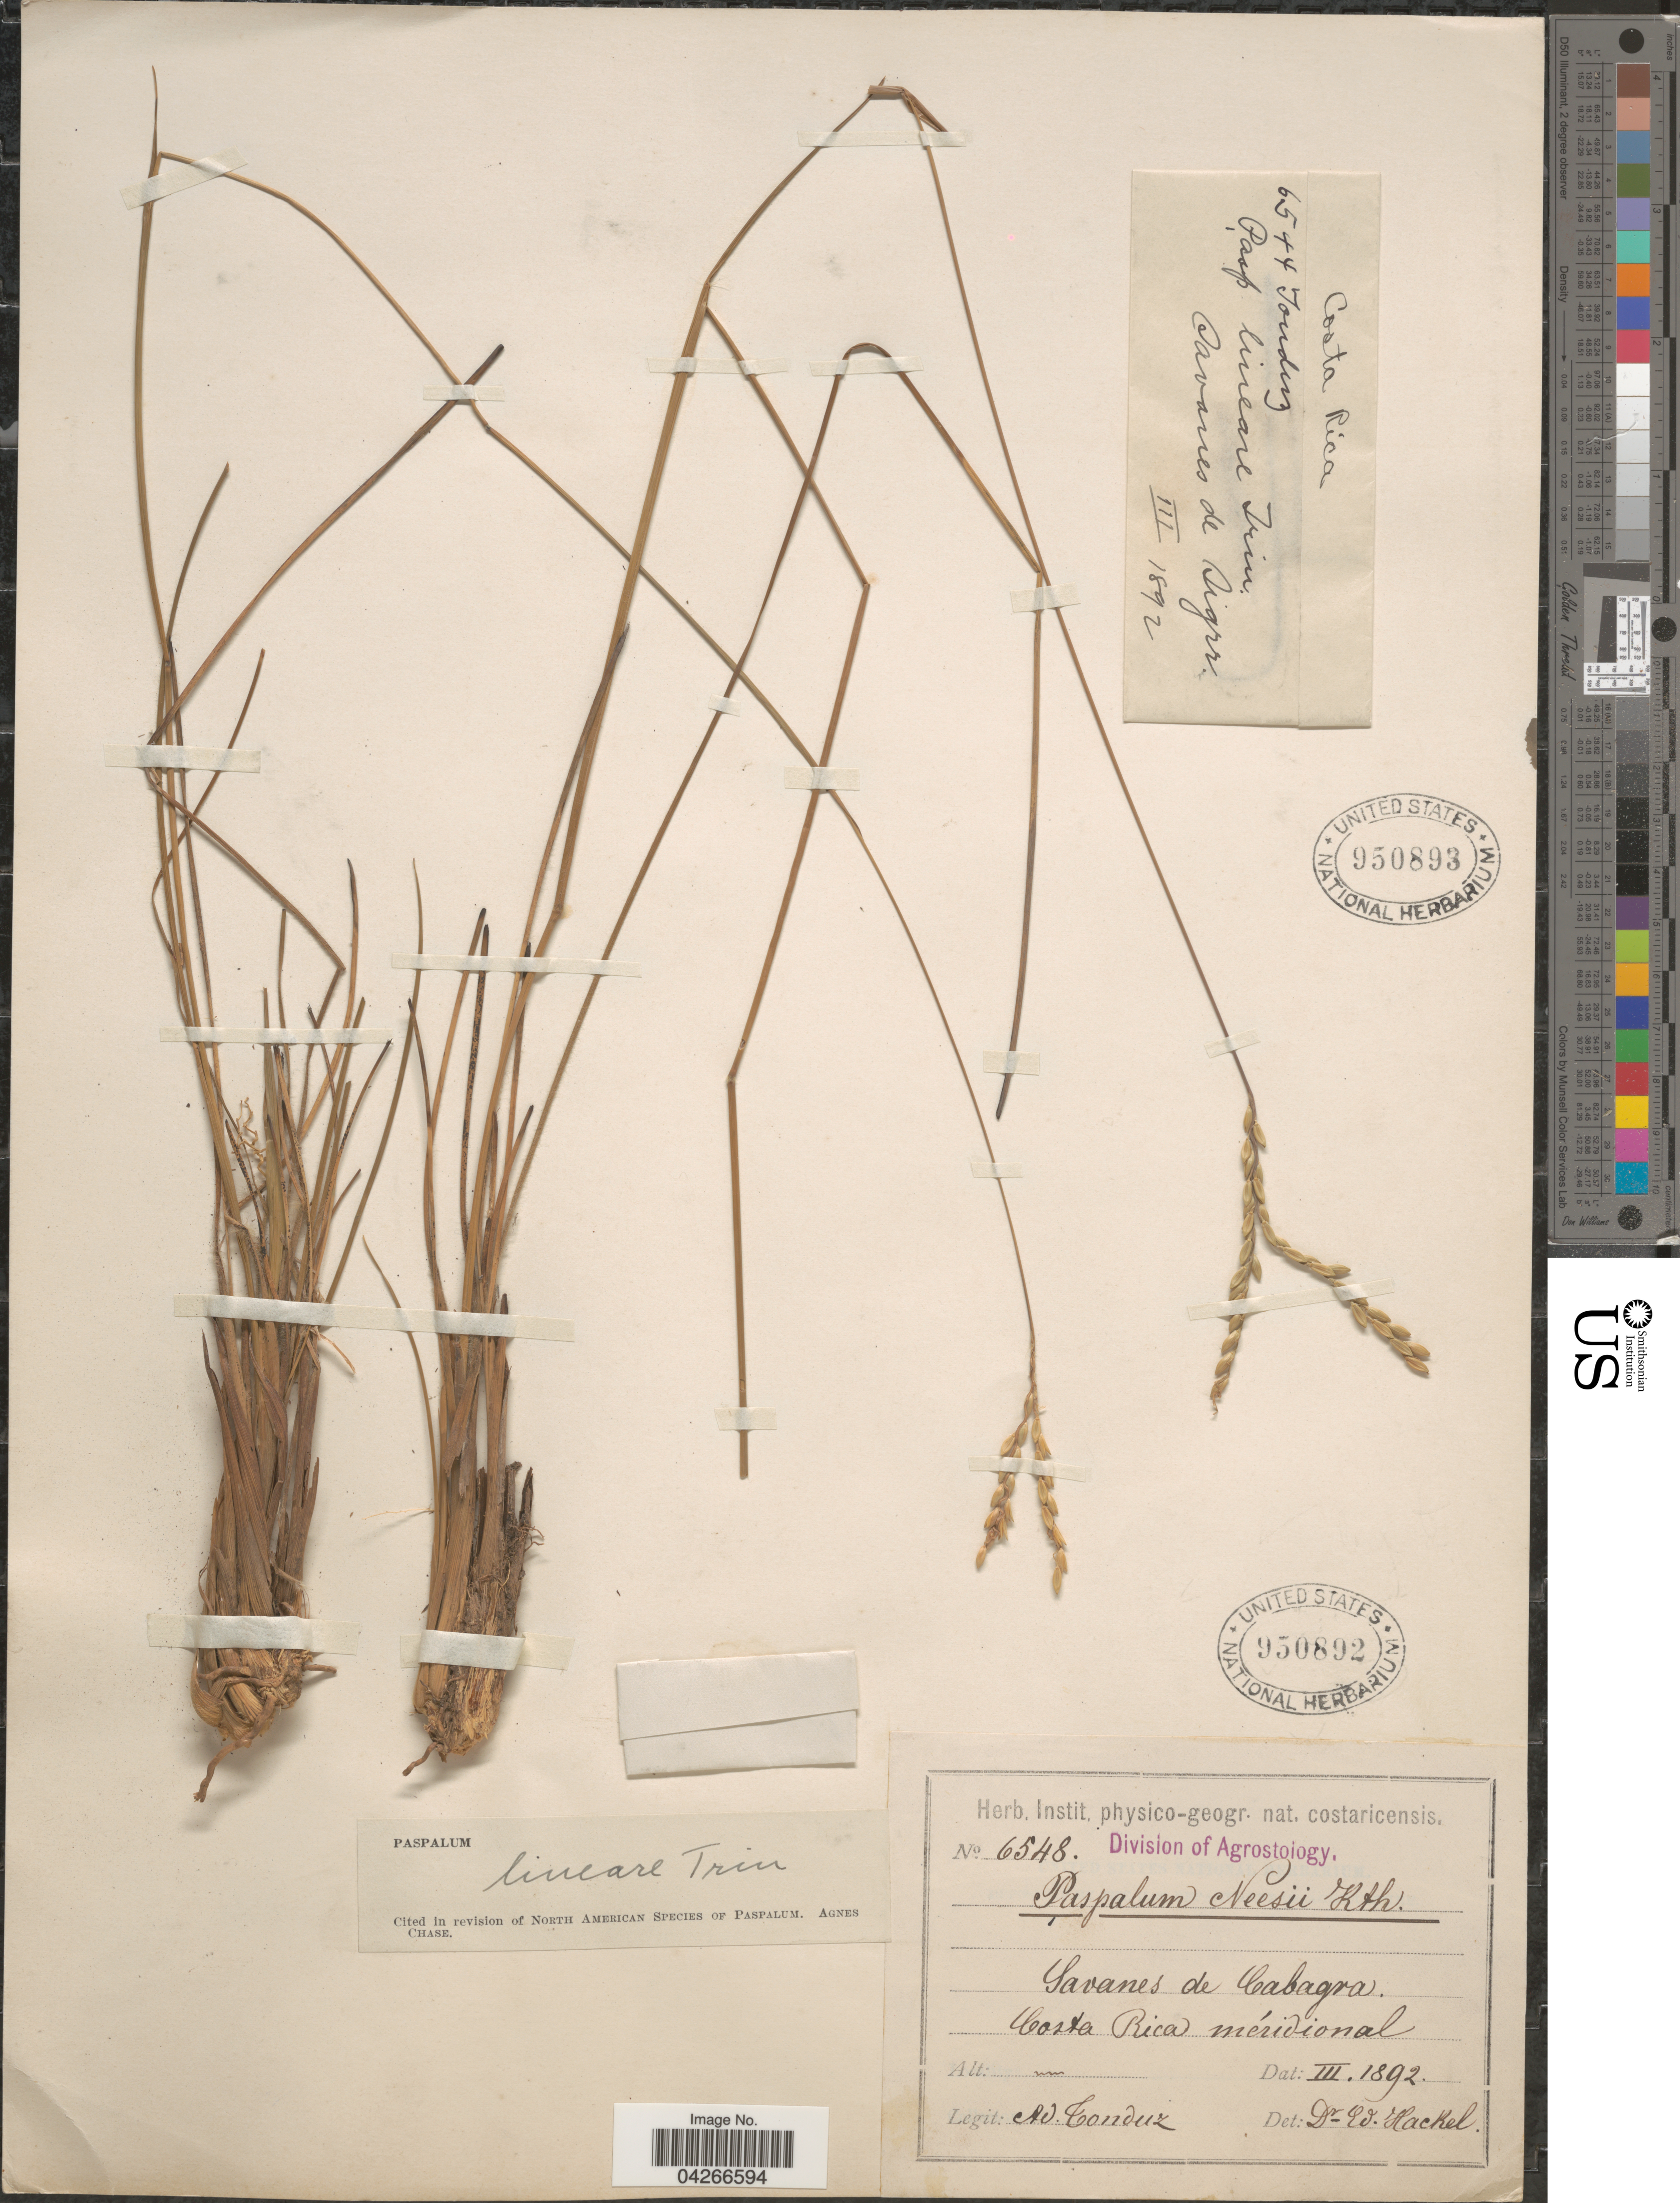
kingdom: Plantae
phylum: Tracheophyta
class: Liliopsida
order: Poales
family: Poaceae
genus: Paspalum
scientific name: Paspalum lineare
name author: Trin.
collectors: Tonduz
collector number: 6544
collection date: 1892-03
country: Costa Rica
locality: Savanes de Sigrr.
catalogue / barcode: US 950893-2